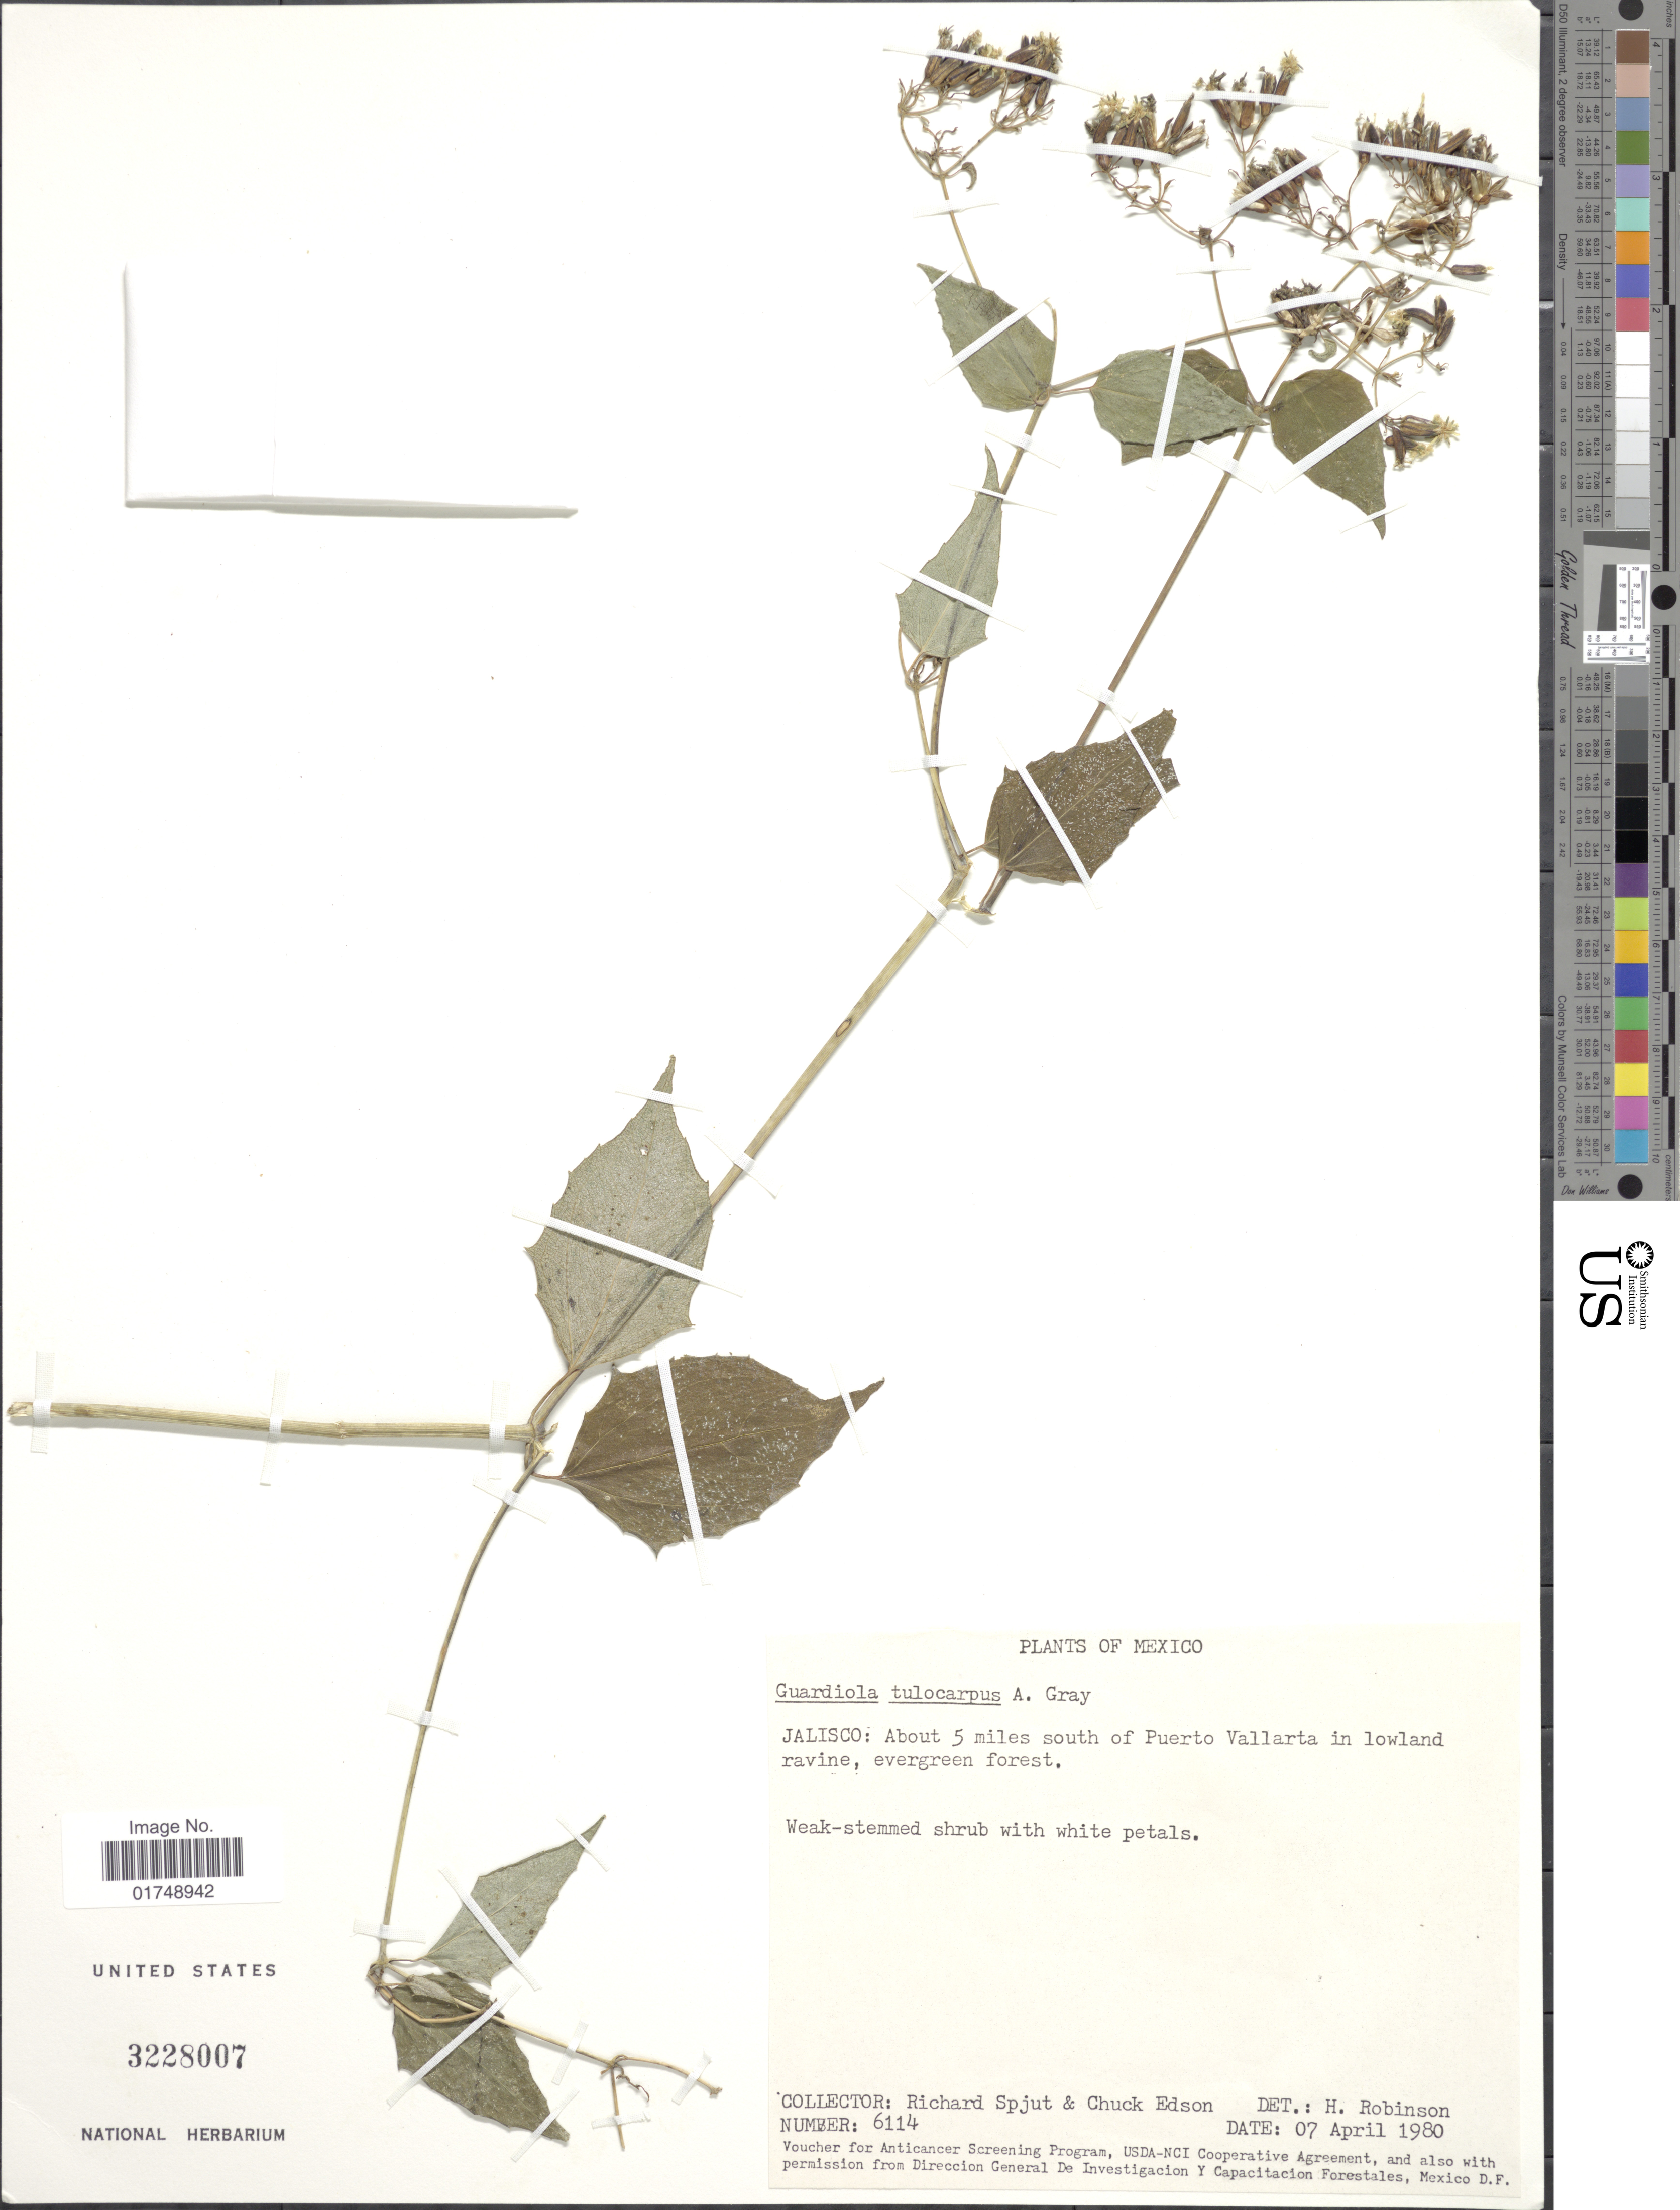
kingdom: Plantae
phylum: Tracheophyta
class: Magnoliopsida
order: Asterales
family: Asteraceae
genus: Guardiola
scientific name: Guardiola tulocarpus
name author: A. Gray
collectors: R. Spjut & C. Edson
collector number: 6114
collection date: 1980-04-07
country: Mexico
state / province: Jalisco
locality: About 5 miles south of Puerto Vallarta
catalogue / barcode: US 3228007